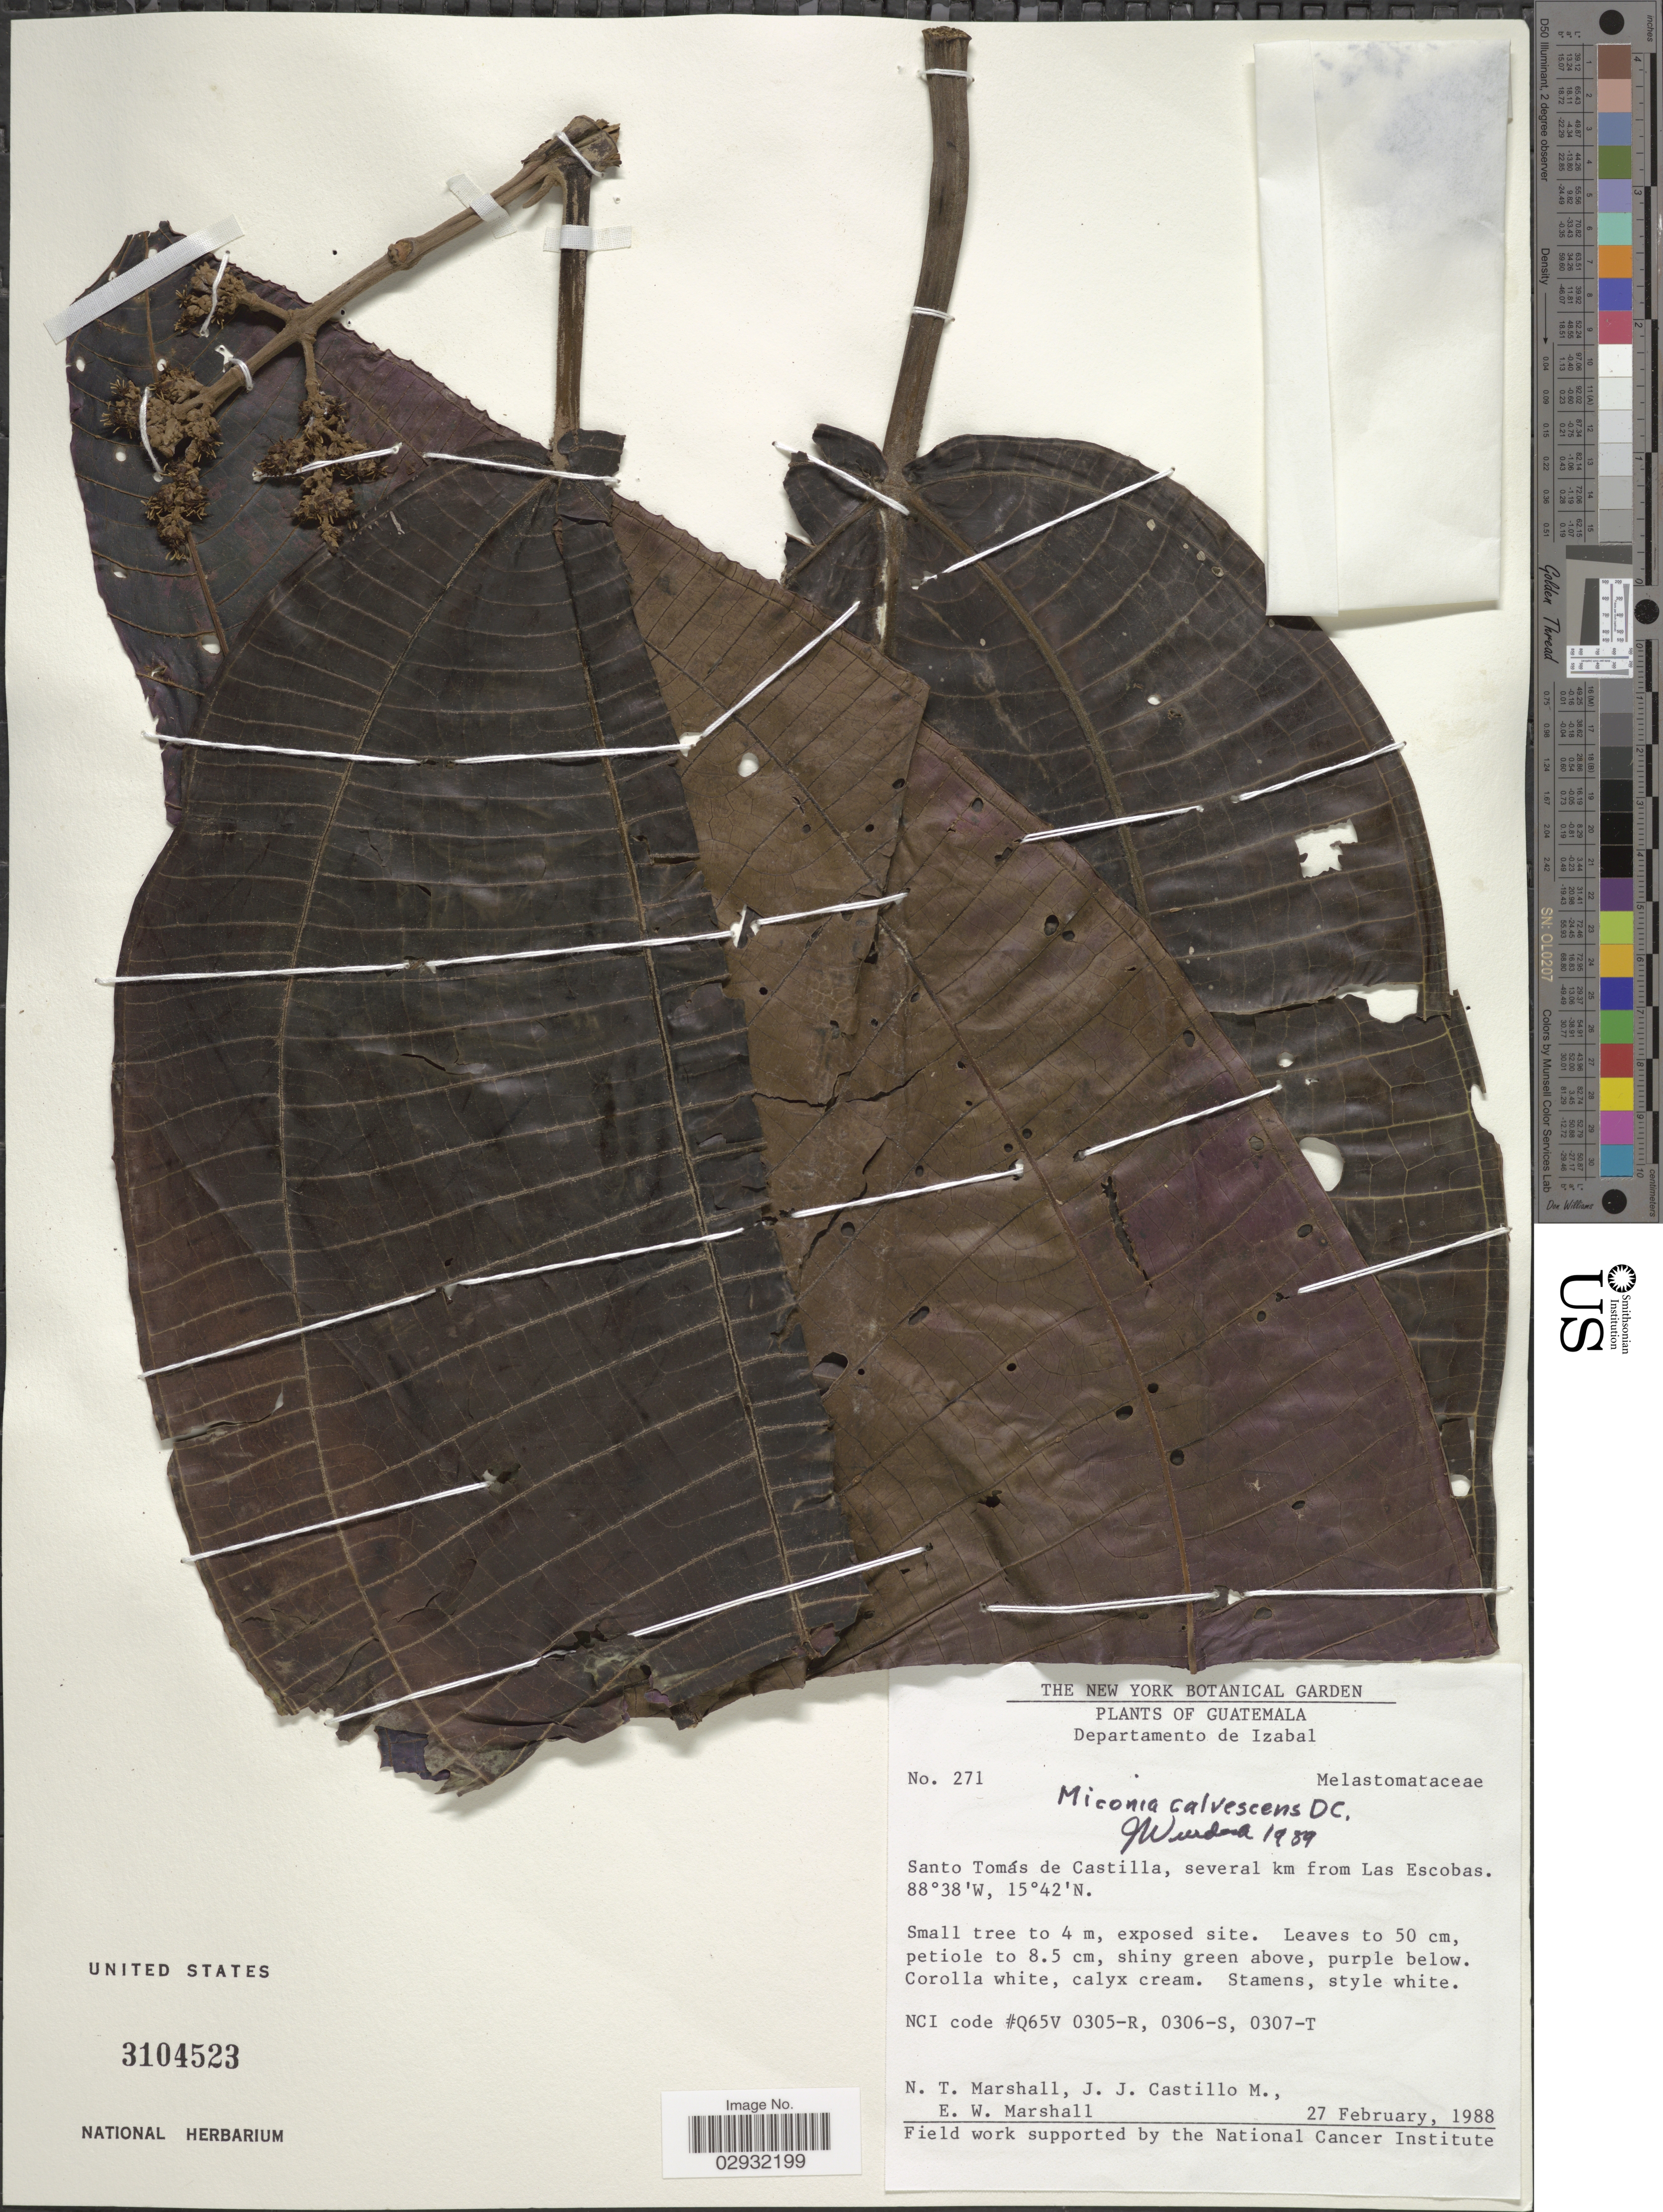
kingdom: Plantae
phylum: Tracheophyta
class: Magnoliopsida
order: Myrtales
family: Melastomataceae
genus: Miconia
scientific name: Miconia calvescens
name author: DC.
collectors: N. T. Marshall, J. Castillo & E. W. Marshall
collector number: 271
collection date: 1988-02-27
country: Guatemala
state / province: Izabal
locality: Departamento de Izabal, Santo Tomás de Castilla, several km from Las Escobas.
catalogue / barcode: US 3104523